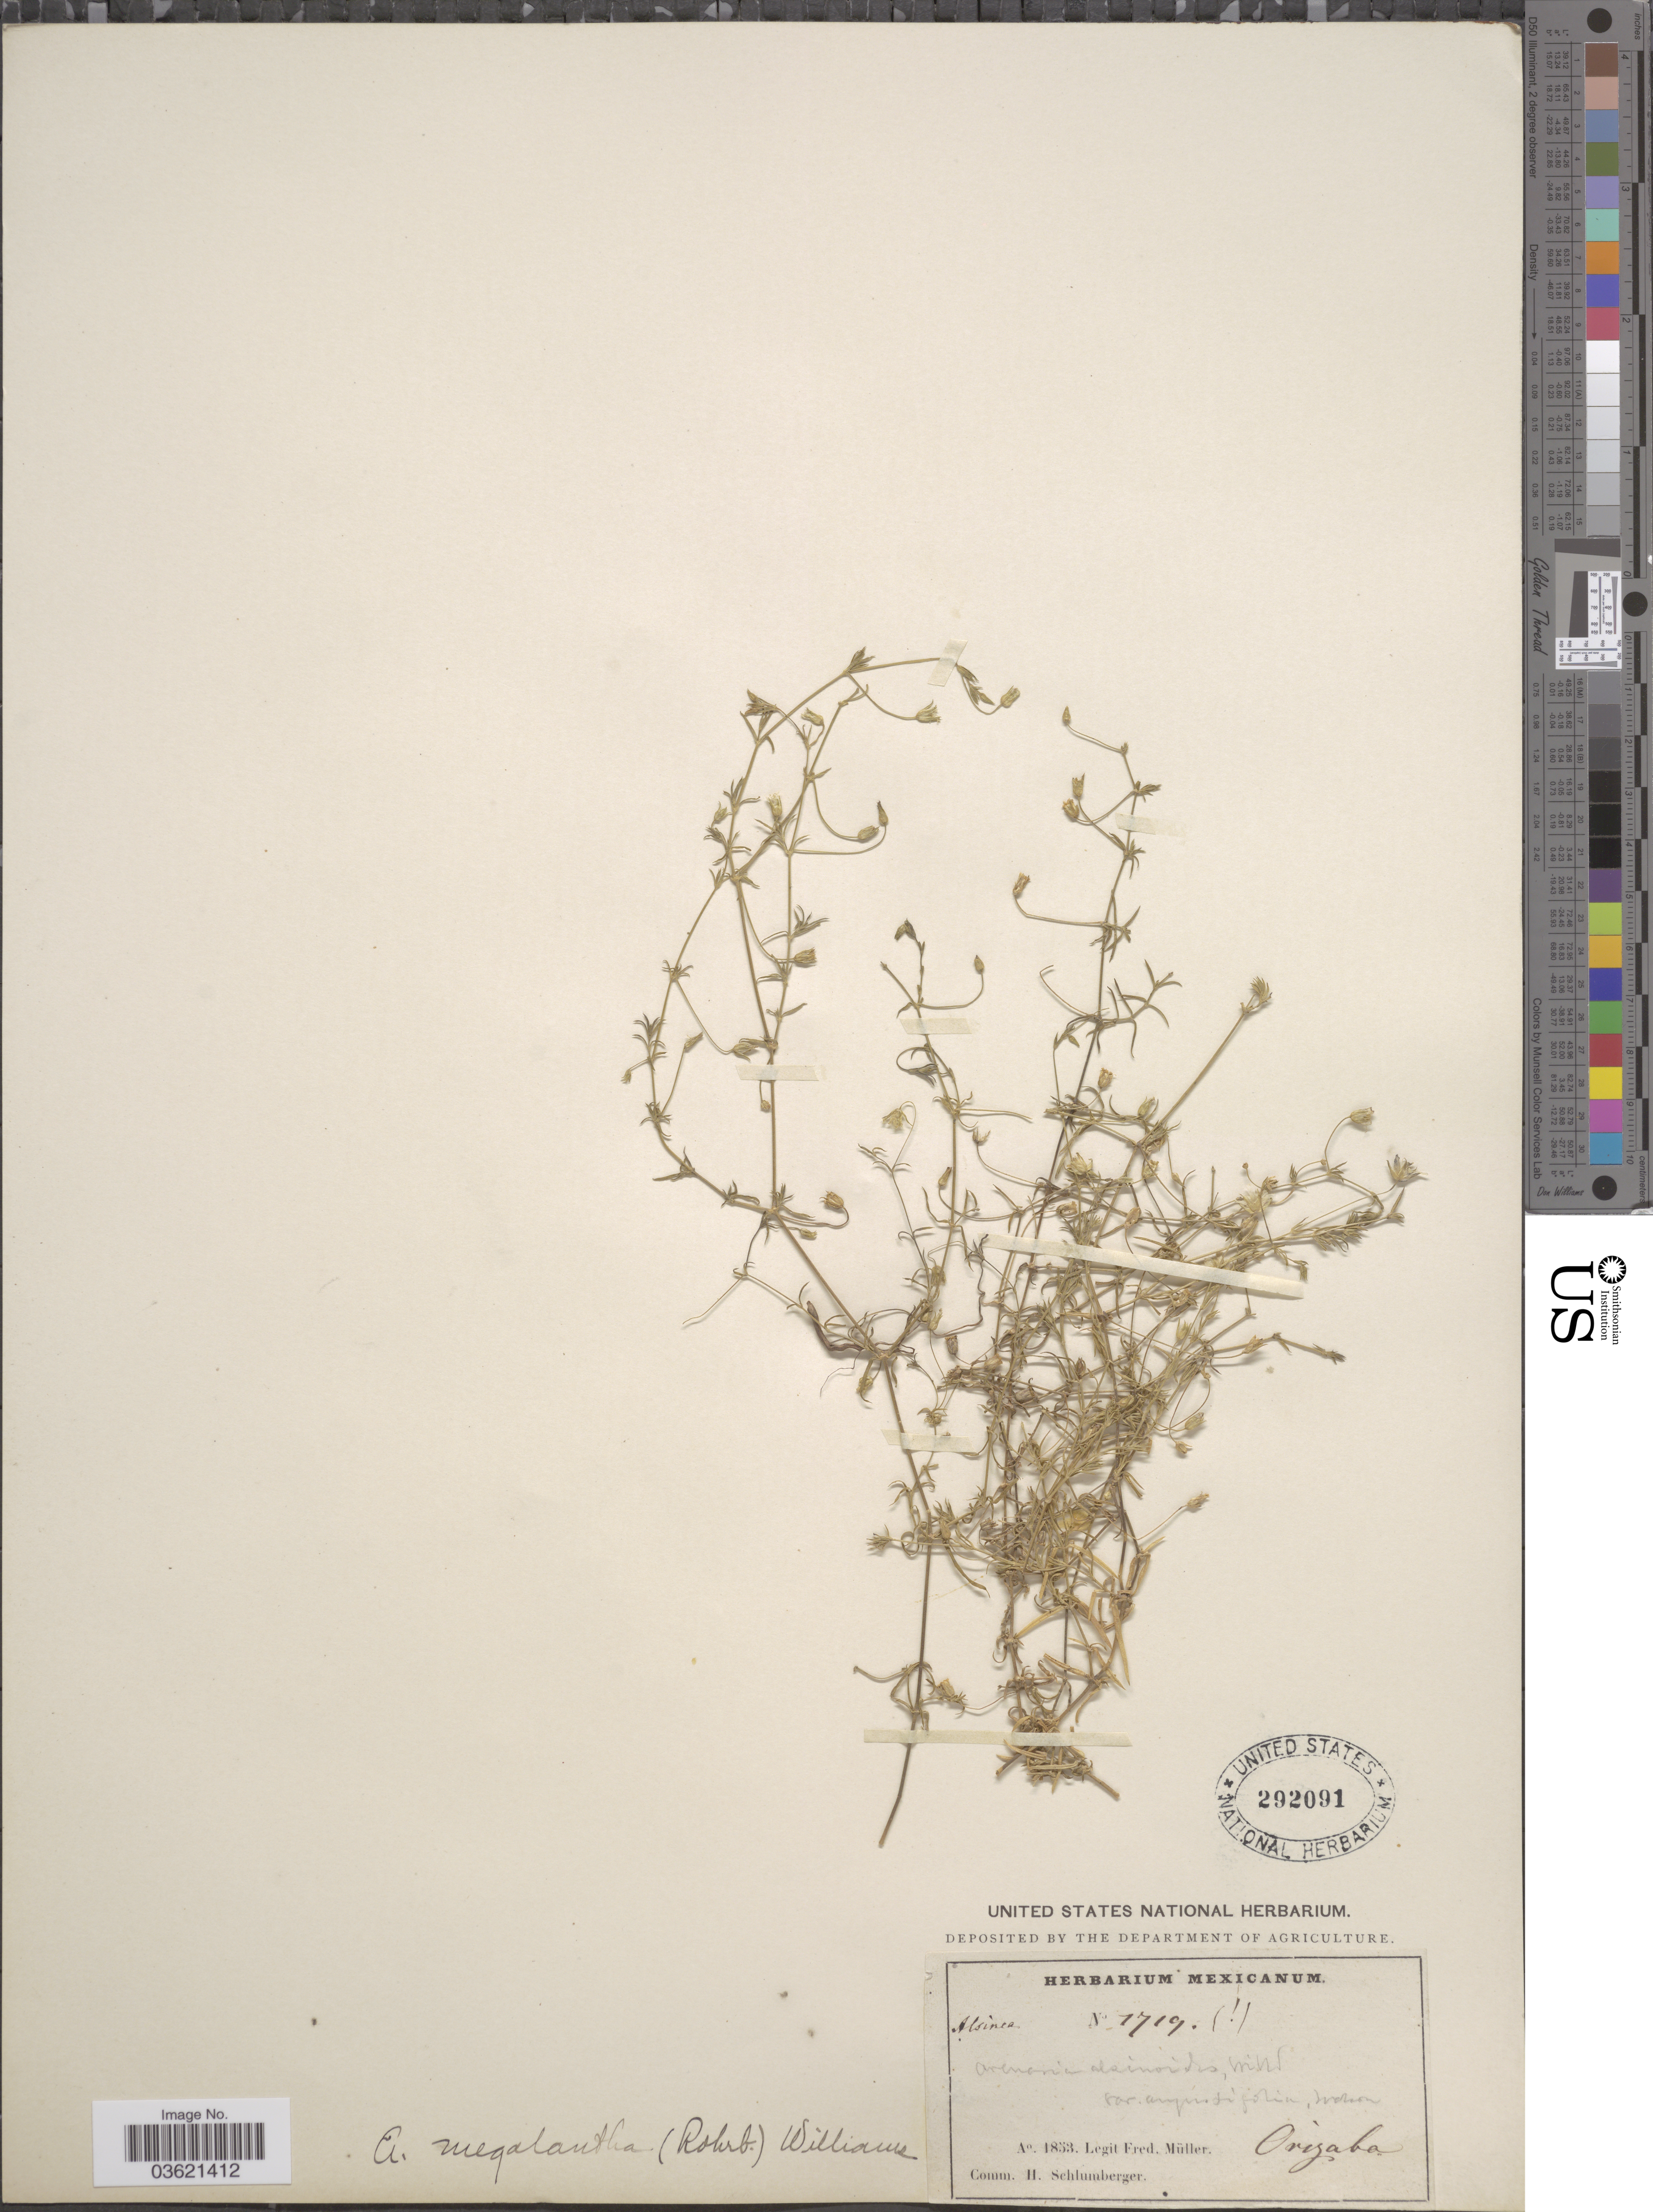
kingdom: Plantae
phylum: Tracheophyta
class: Magnoliopsida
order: Caryophyllales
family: Caryophyllaceae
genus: Arenaria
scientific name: Arenaria guatemalensis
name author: Standl. ex Steyerm.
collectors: F. Müller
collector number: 1719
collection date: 1853-08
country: Mexico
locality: Orizaba.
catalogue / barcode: US 292091